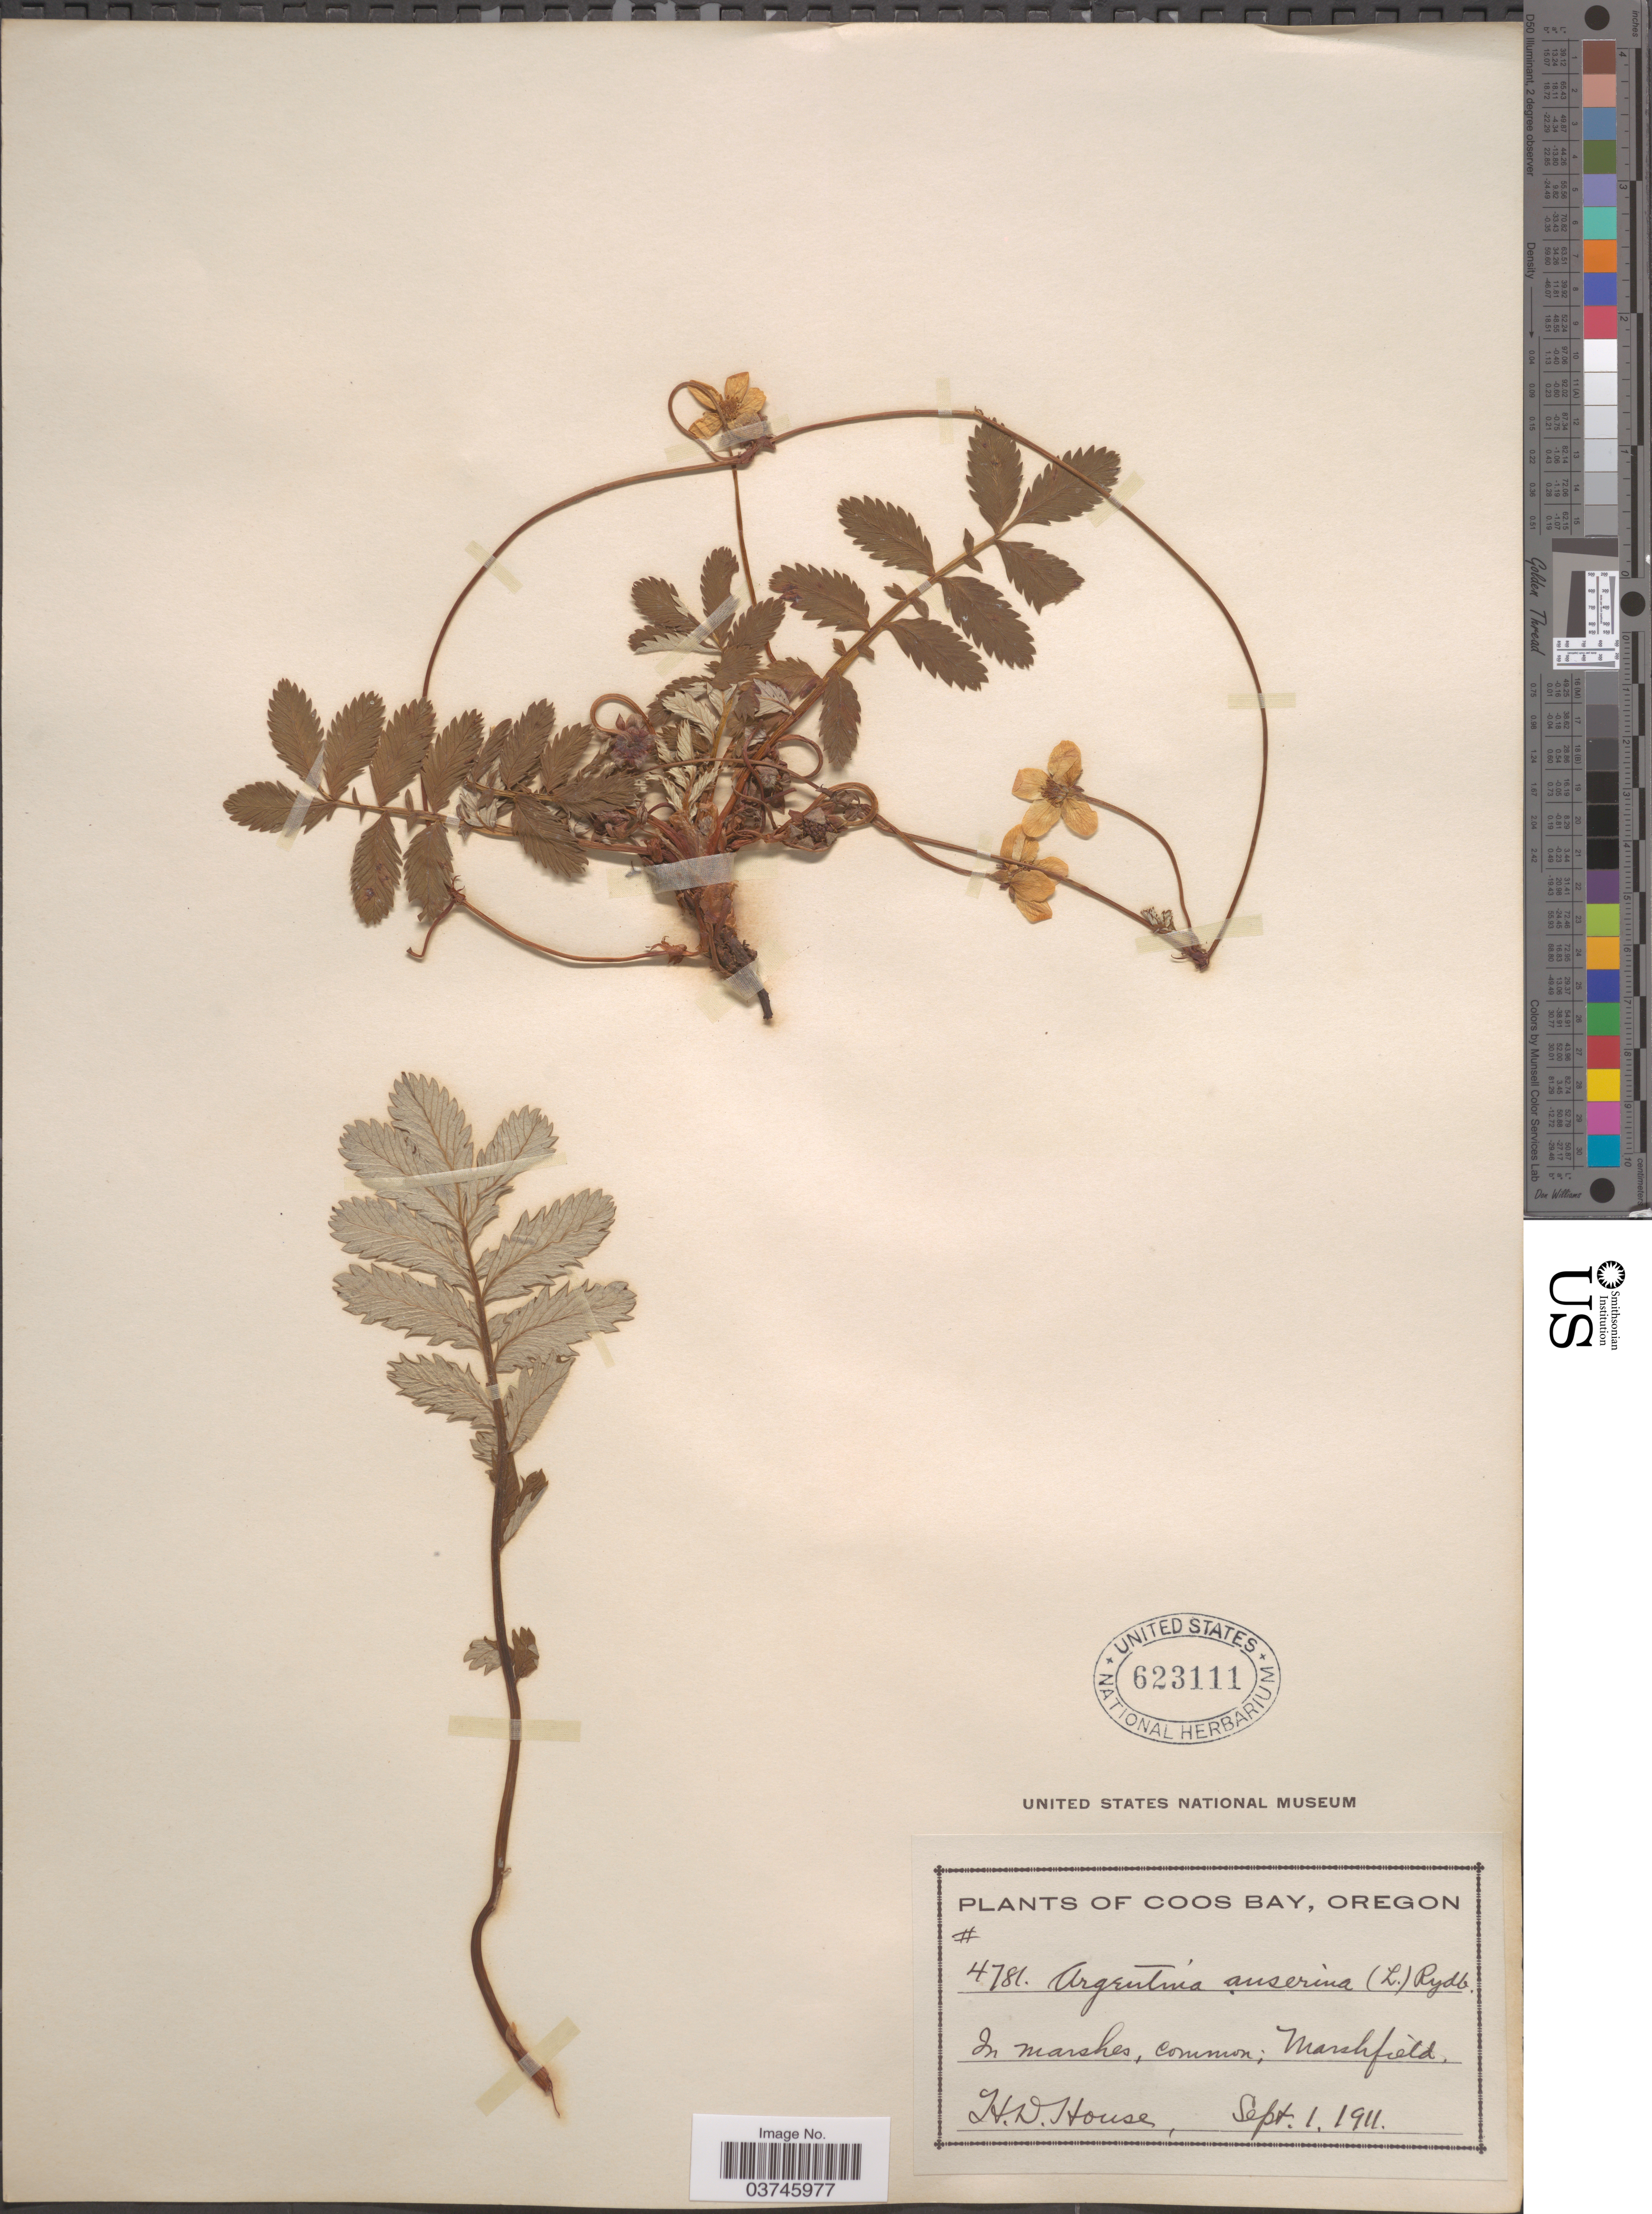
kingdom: Plantae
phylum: Tracheophyta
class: Magnoliopsida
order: Rosales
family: Rosaceae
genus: Argentina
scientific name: Argentina anserina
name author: (L.) Rydb.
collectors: H. D. House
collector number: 4781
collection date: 1911-09-01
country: United States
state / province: Oregon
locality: Coos Bay. Marshfield.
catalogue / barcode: US 623111